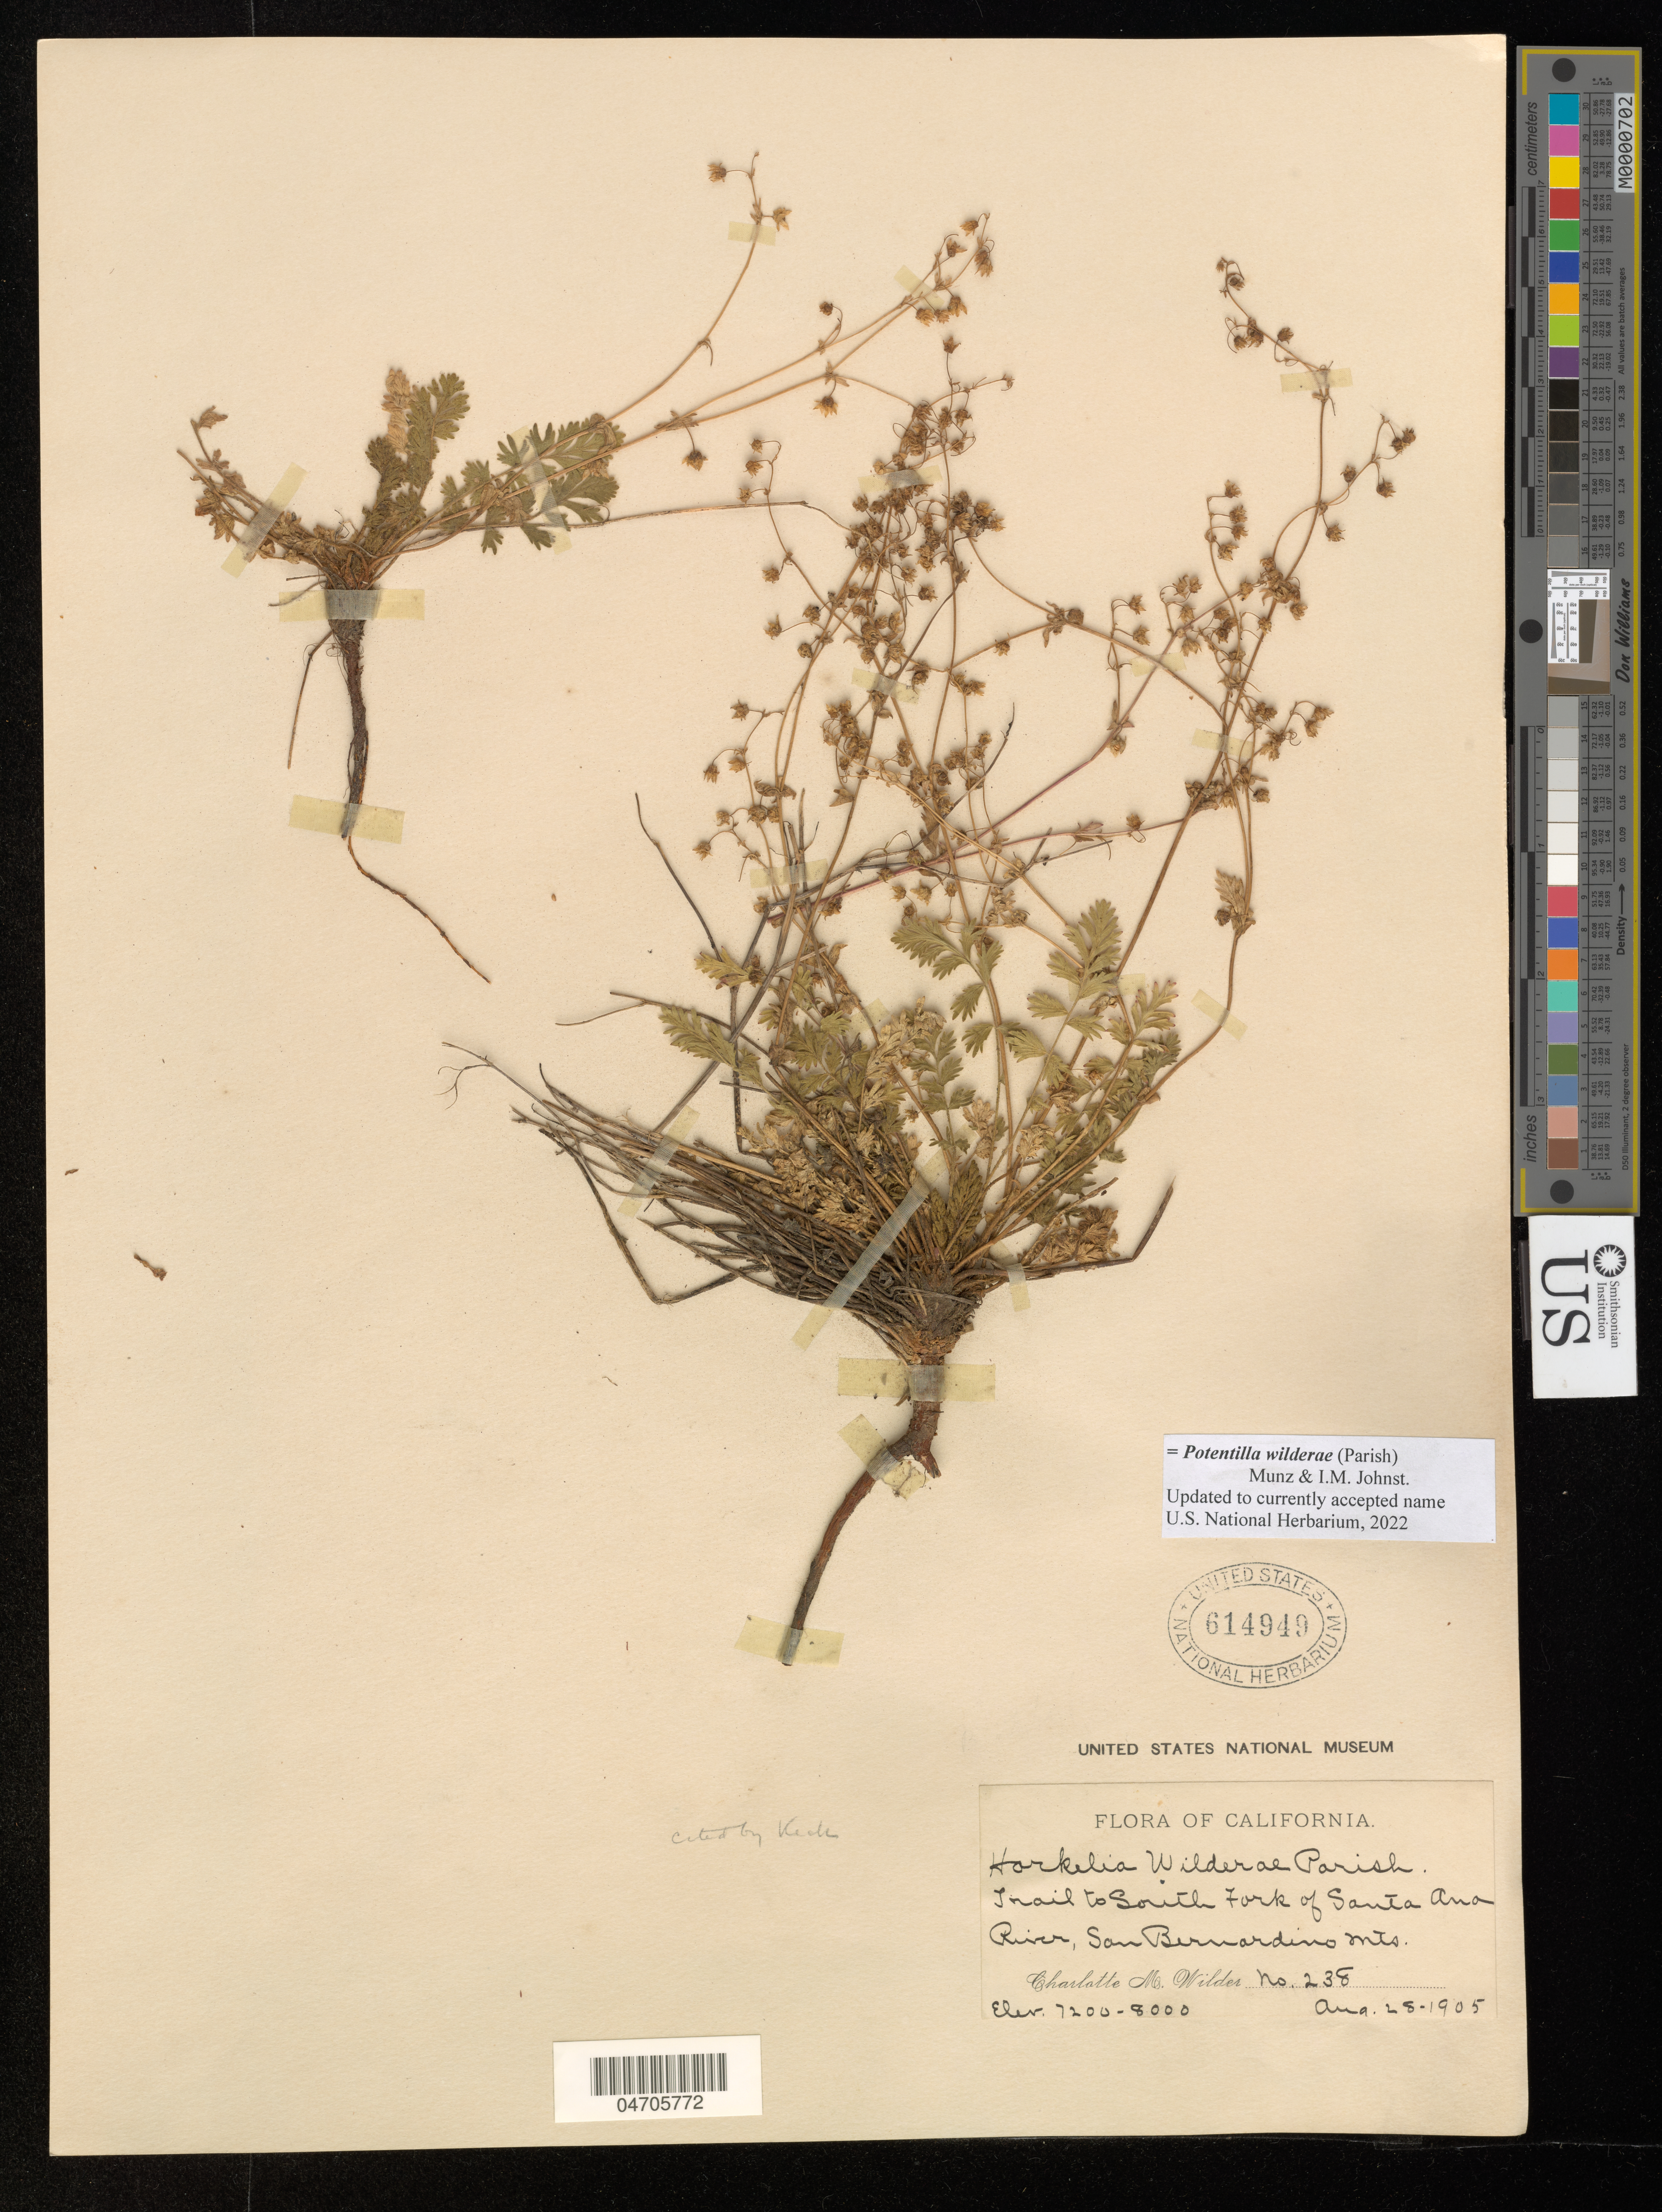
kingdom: Plantae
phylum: Tracheophyta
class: Magnoliopsida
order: Rosales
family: Rosaceae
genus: Potentilla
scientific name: Potentilla wilderae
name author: (Parish) Munz & I.M. Johnst.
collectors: C. Wilder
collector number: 238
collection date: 1905-08-28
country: United States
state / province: California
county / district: San Bernardino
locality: Trail to South Fork of Santa Ana River, San Bernardino Mts.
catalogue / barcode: US 614949